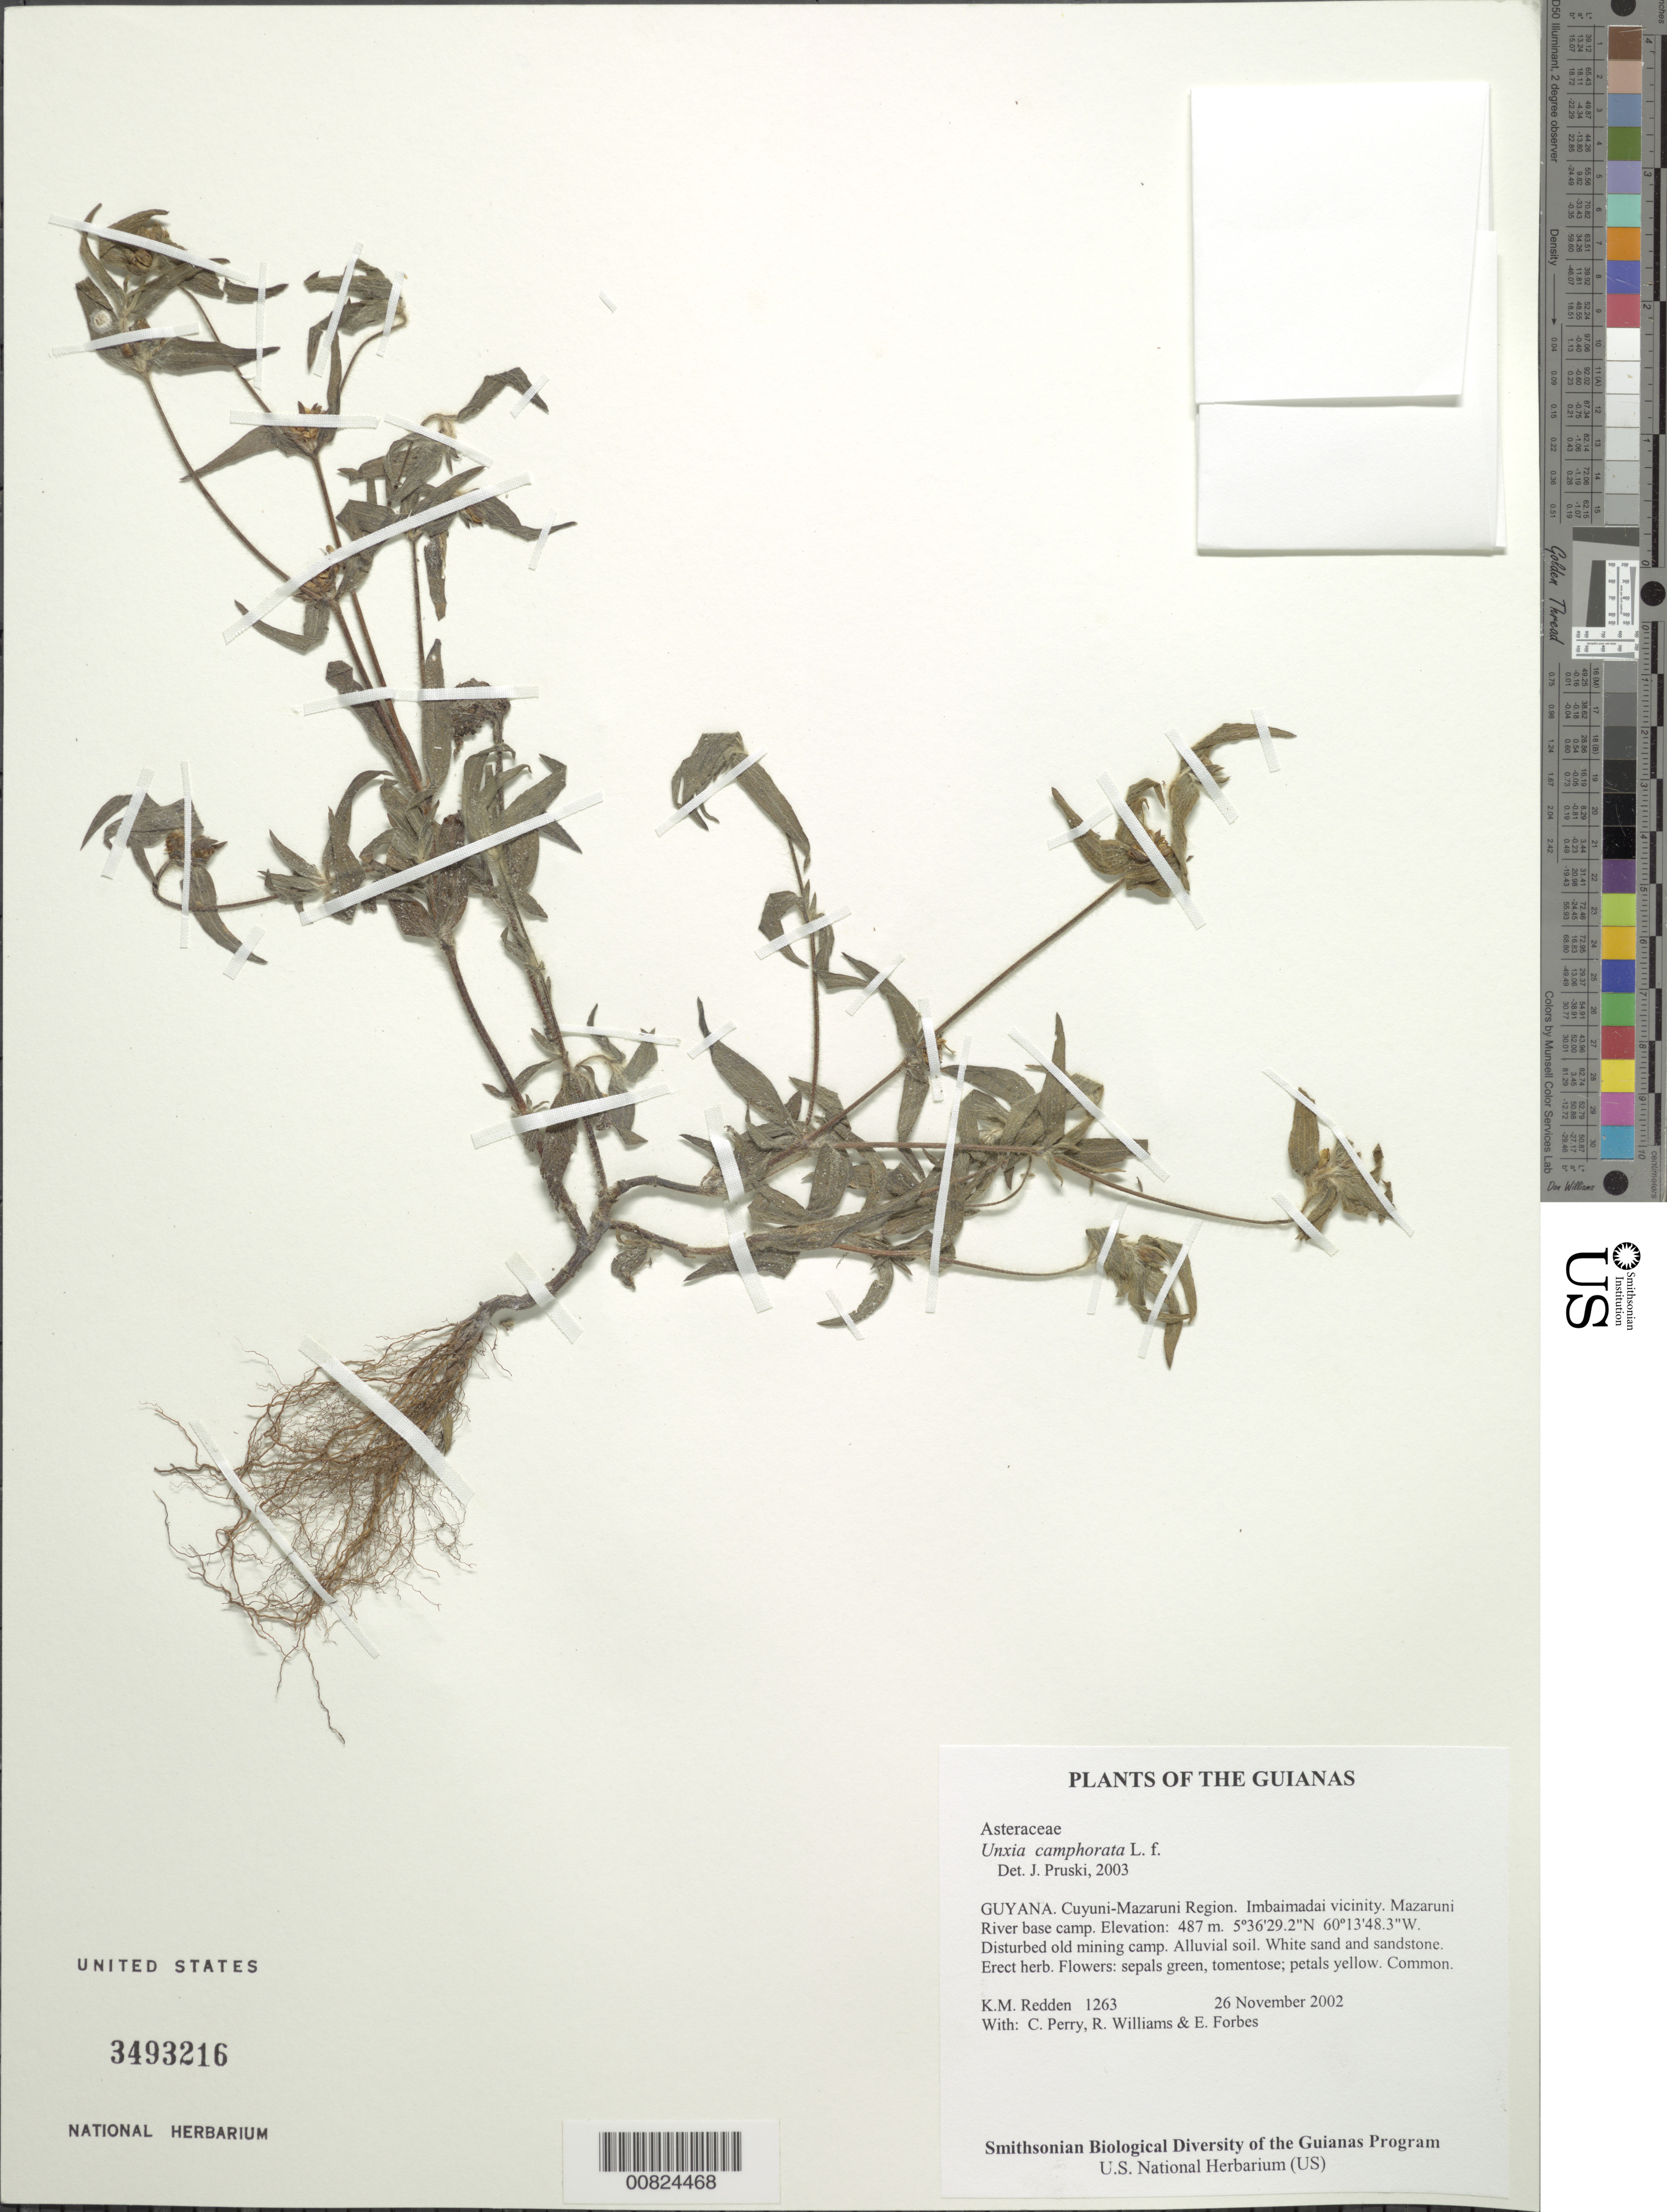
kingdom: Plantae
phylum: Tracheophyta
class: Magnoliopsida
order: Asterales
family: Asteraceae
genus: Unxia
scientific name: Unxia camphorata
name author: L. f.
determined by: Pruski, J. F.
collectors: K. M. Redden, C. Perry, R. Williams & E. Forbes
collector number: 1263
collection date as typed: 26 November 2002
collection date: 2002-11-26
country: Guyana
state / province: Cuyuni-Mazaruni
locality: Imbaimadai vicinity. Mazaruni River base camp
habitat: Disturbed old mining camp. Alluvial soil. White sand and sandstone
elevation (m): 487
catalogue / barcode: US 3493216